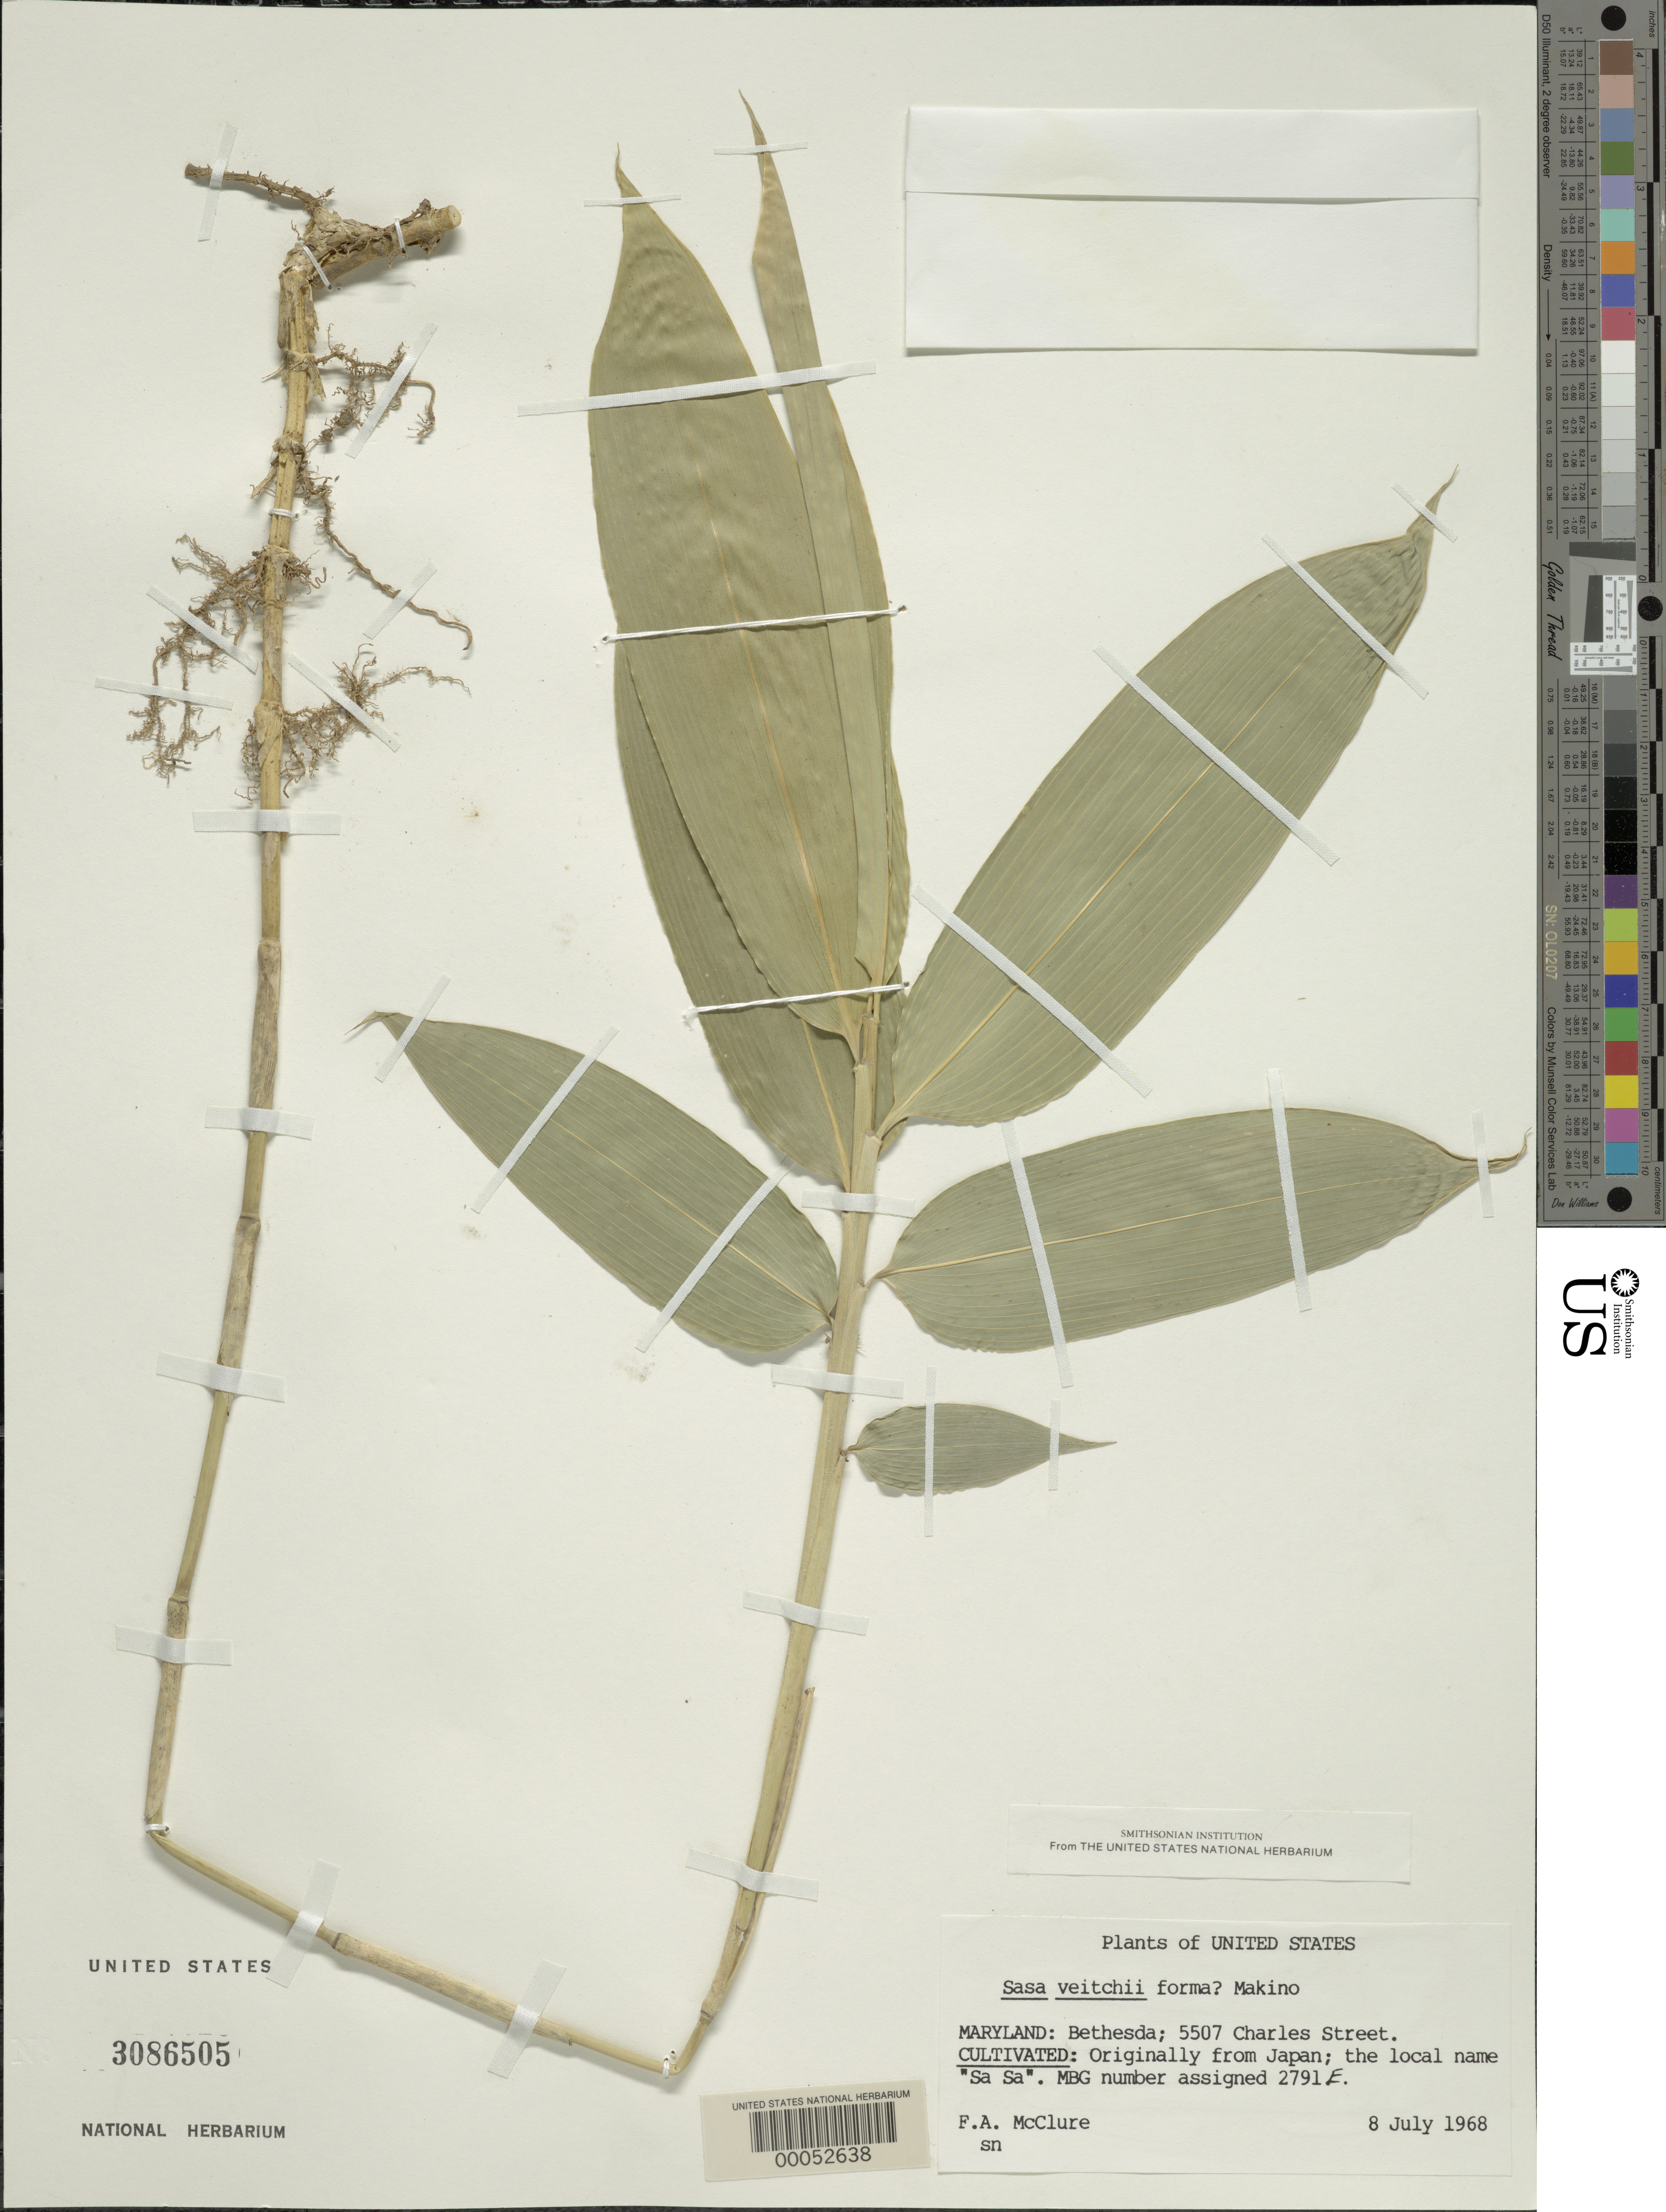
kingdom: Plantae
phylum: Tracheophyta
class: Liliopsida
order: Poales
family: Poaceae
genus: Sasa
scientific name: Sasa veitchii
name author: (Carrière) Rehder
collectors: F. A. McClure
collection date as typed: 08 Jul 1968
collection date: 1968-07-08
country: United States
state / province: Maryland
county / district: Montgomery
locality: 5507 Charles Street, Bethesda (McClure's garden)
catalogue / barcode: US 3086505